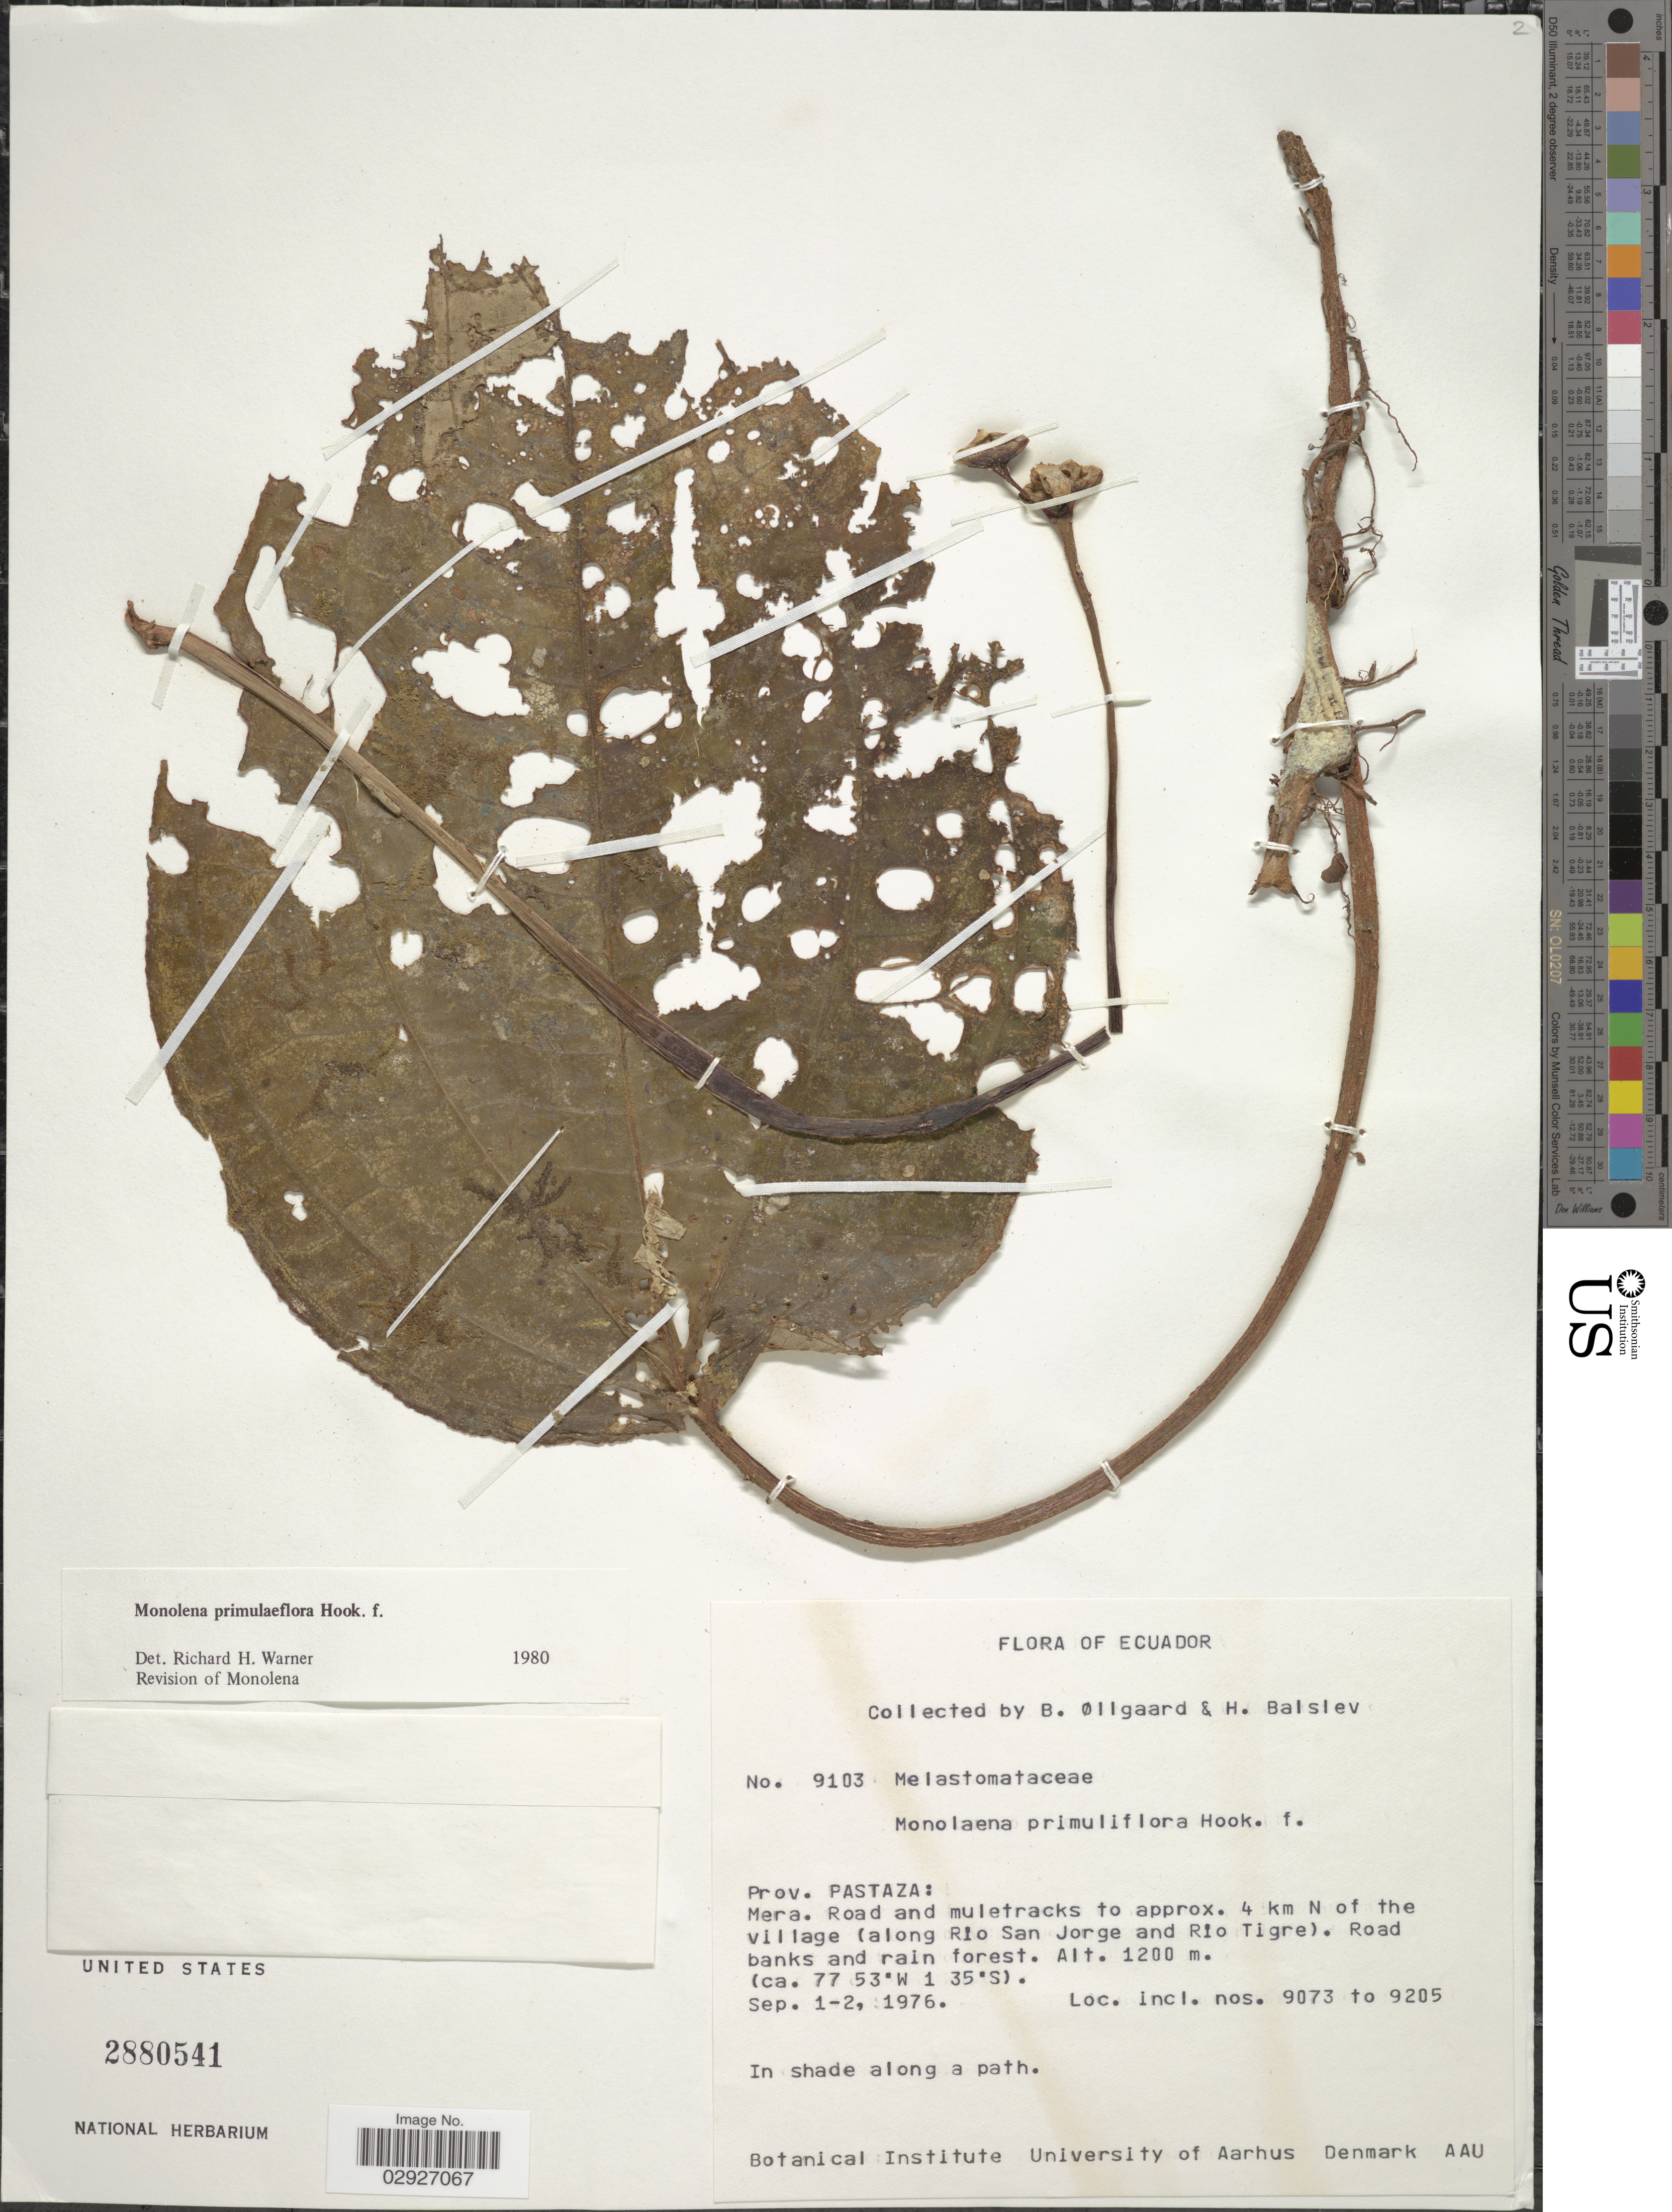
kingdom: Plantae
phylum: Tracheophyta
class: Magnoliopsida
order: Myrtales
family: Melastomataceae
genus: Monolena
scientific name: Monolena primuliflora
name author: Hook. f.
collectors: B. Øllgaard & H. Balslev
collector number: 9103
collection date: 1976-09-01/1976-09-02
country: Ecuador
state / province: Pastaza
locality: Mera, Road and muletracks to approx. 4 km N of the village (along Rio San Jorge and Rio Tigre), Road banks and rain forest.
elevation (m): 1200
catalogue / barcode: US 2880541